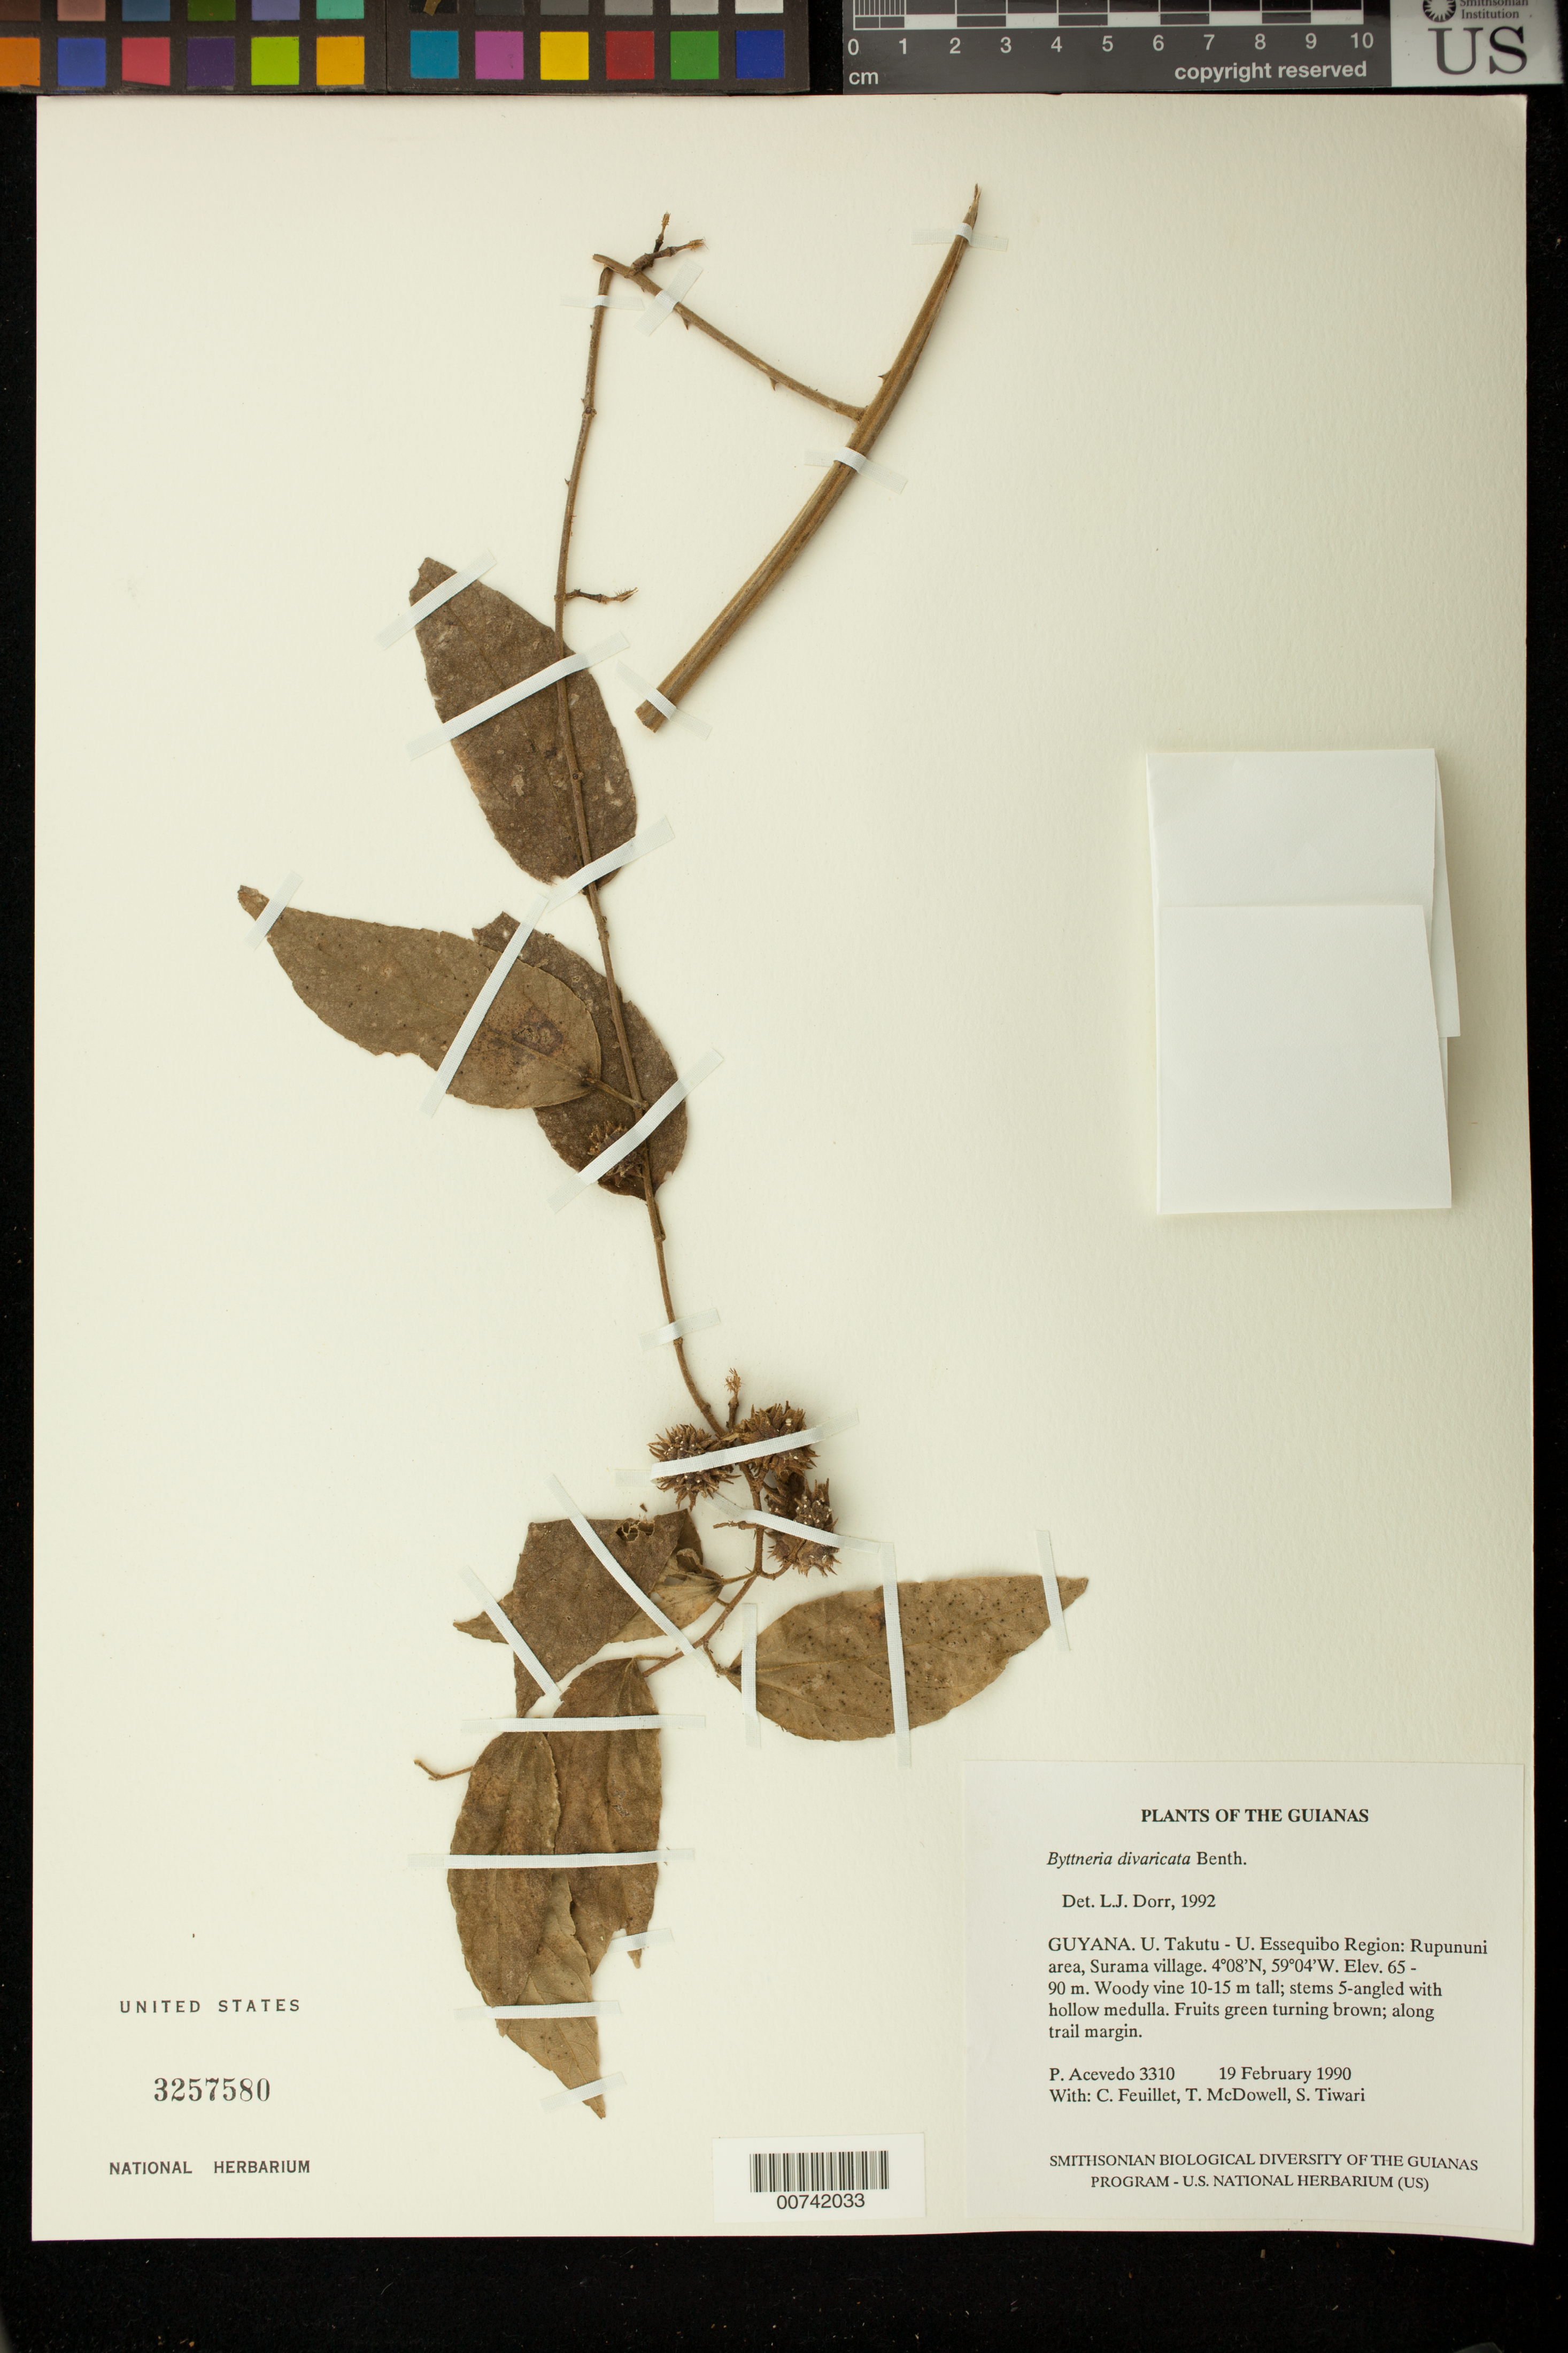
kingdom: Plantae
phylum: Tracheophyta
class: Magnoliopsida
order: Malvales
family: Malvaceae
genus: Byttneria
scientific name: Byttneria divaricata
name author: Benth.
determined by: Dorr, L. J., (BOT), Smithsonian Institution - National Museum of Natural History (UNITED STATES)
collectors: P. Acevedo-Rodr., C. Feuillet, T. McDowell & S. Tiwari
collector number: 3310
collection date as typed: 19 Feb 1990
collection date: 1990-02-19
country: Guyana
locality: U. Takutu - U. Essequibo. Rupununi area, Surama village.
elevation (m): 65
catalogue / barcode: US 3257580